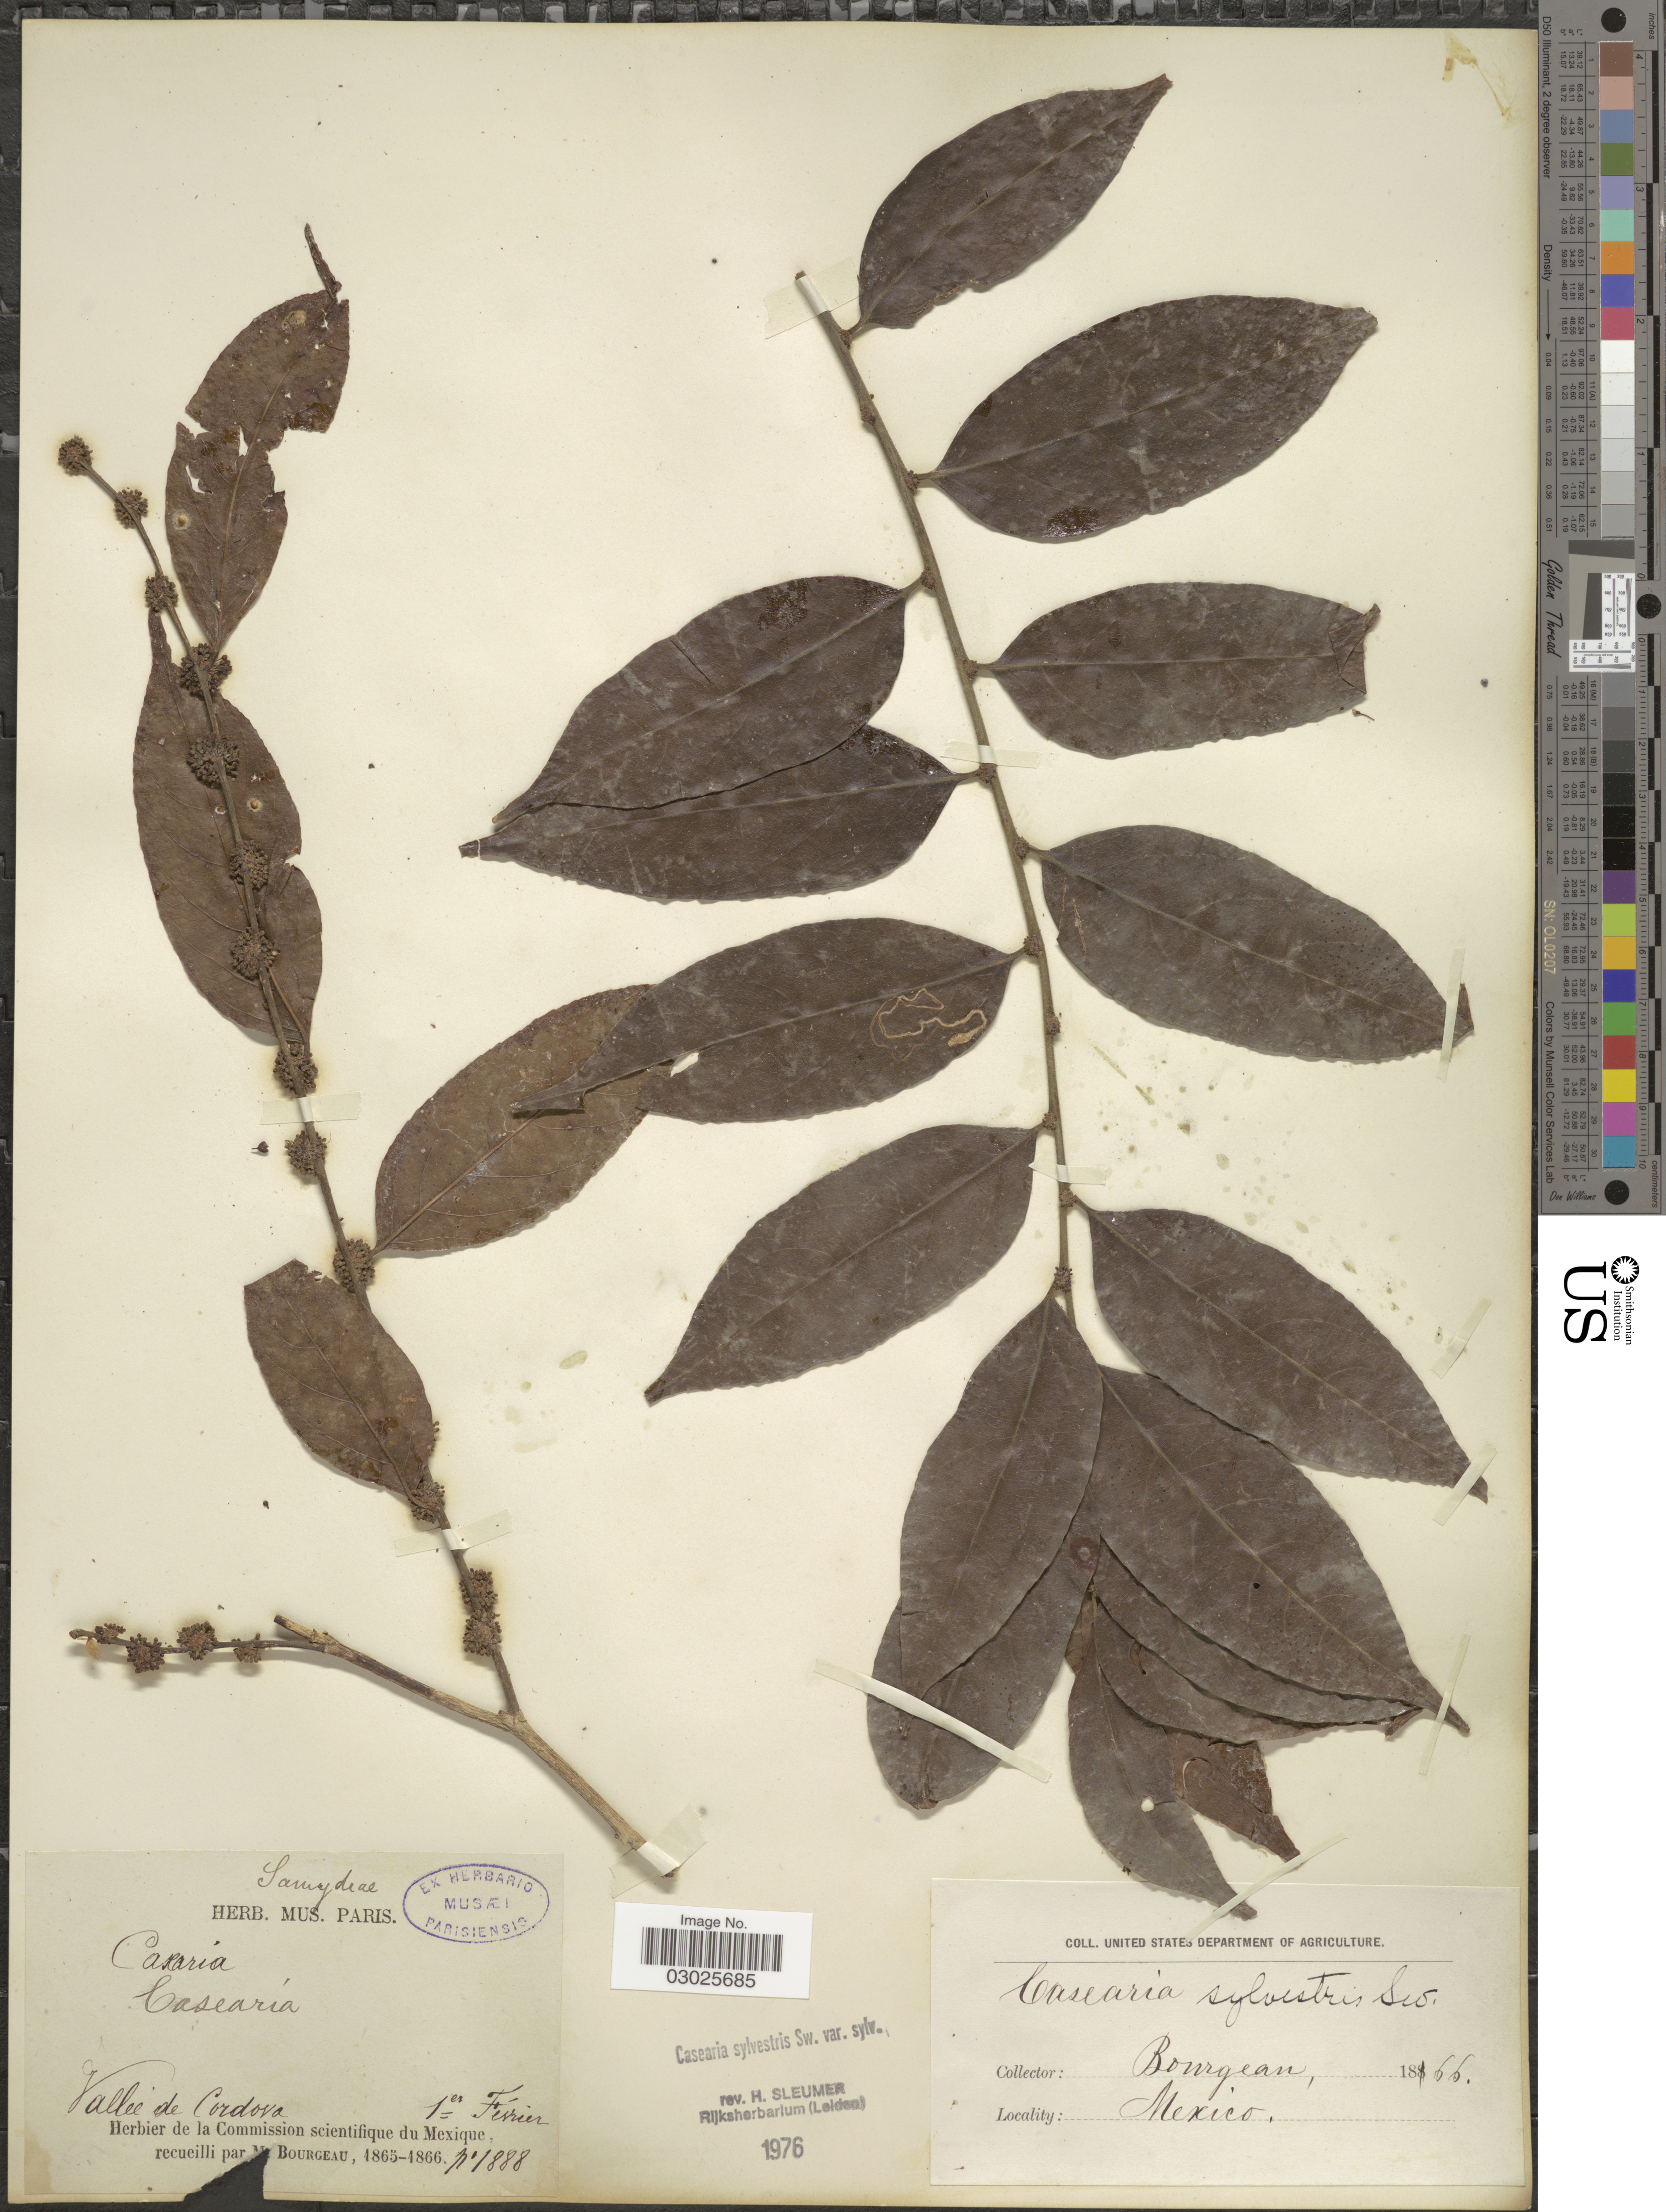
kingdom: Plantae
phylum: Tracheophyta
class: Magnoliopsida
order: Malpighiales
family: Salicaceae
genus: Casearia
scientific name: Casearia sylvestris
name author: Sw.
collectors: M. Bourgeau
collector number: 1888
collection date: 1866-02-01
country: Mexico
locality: Vallee de Cordova.